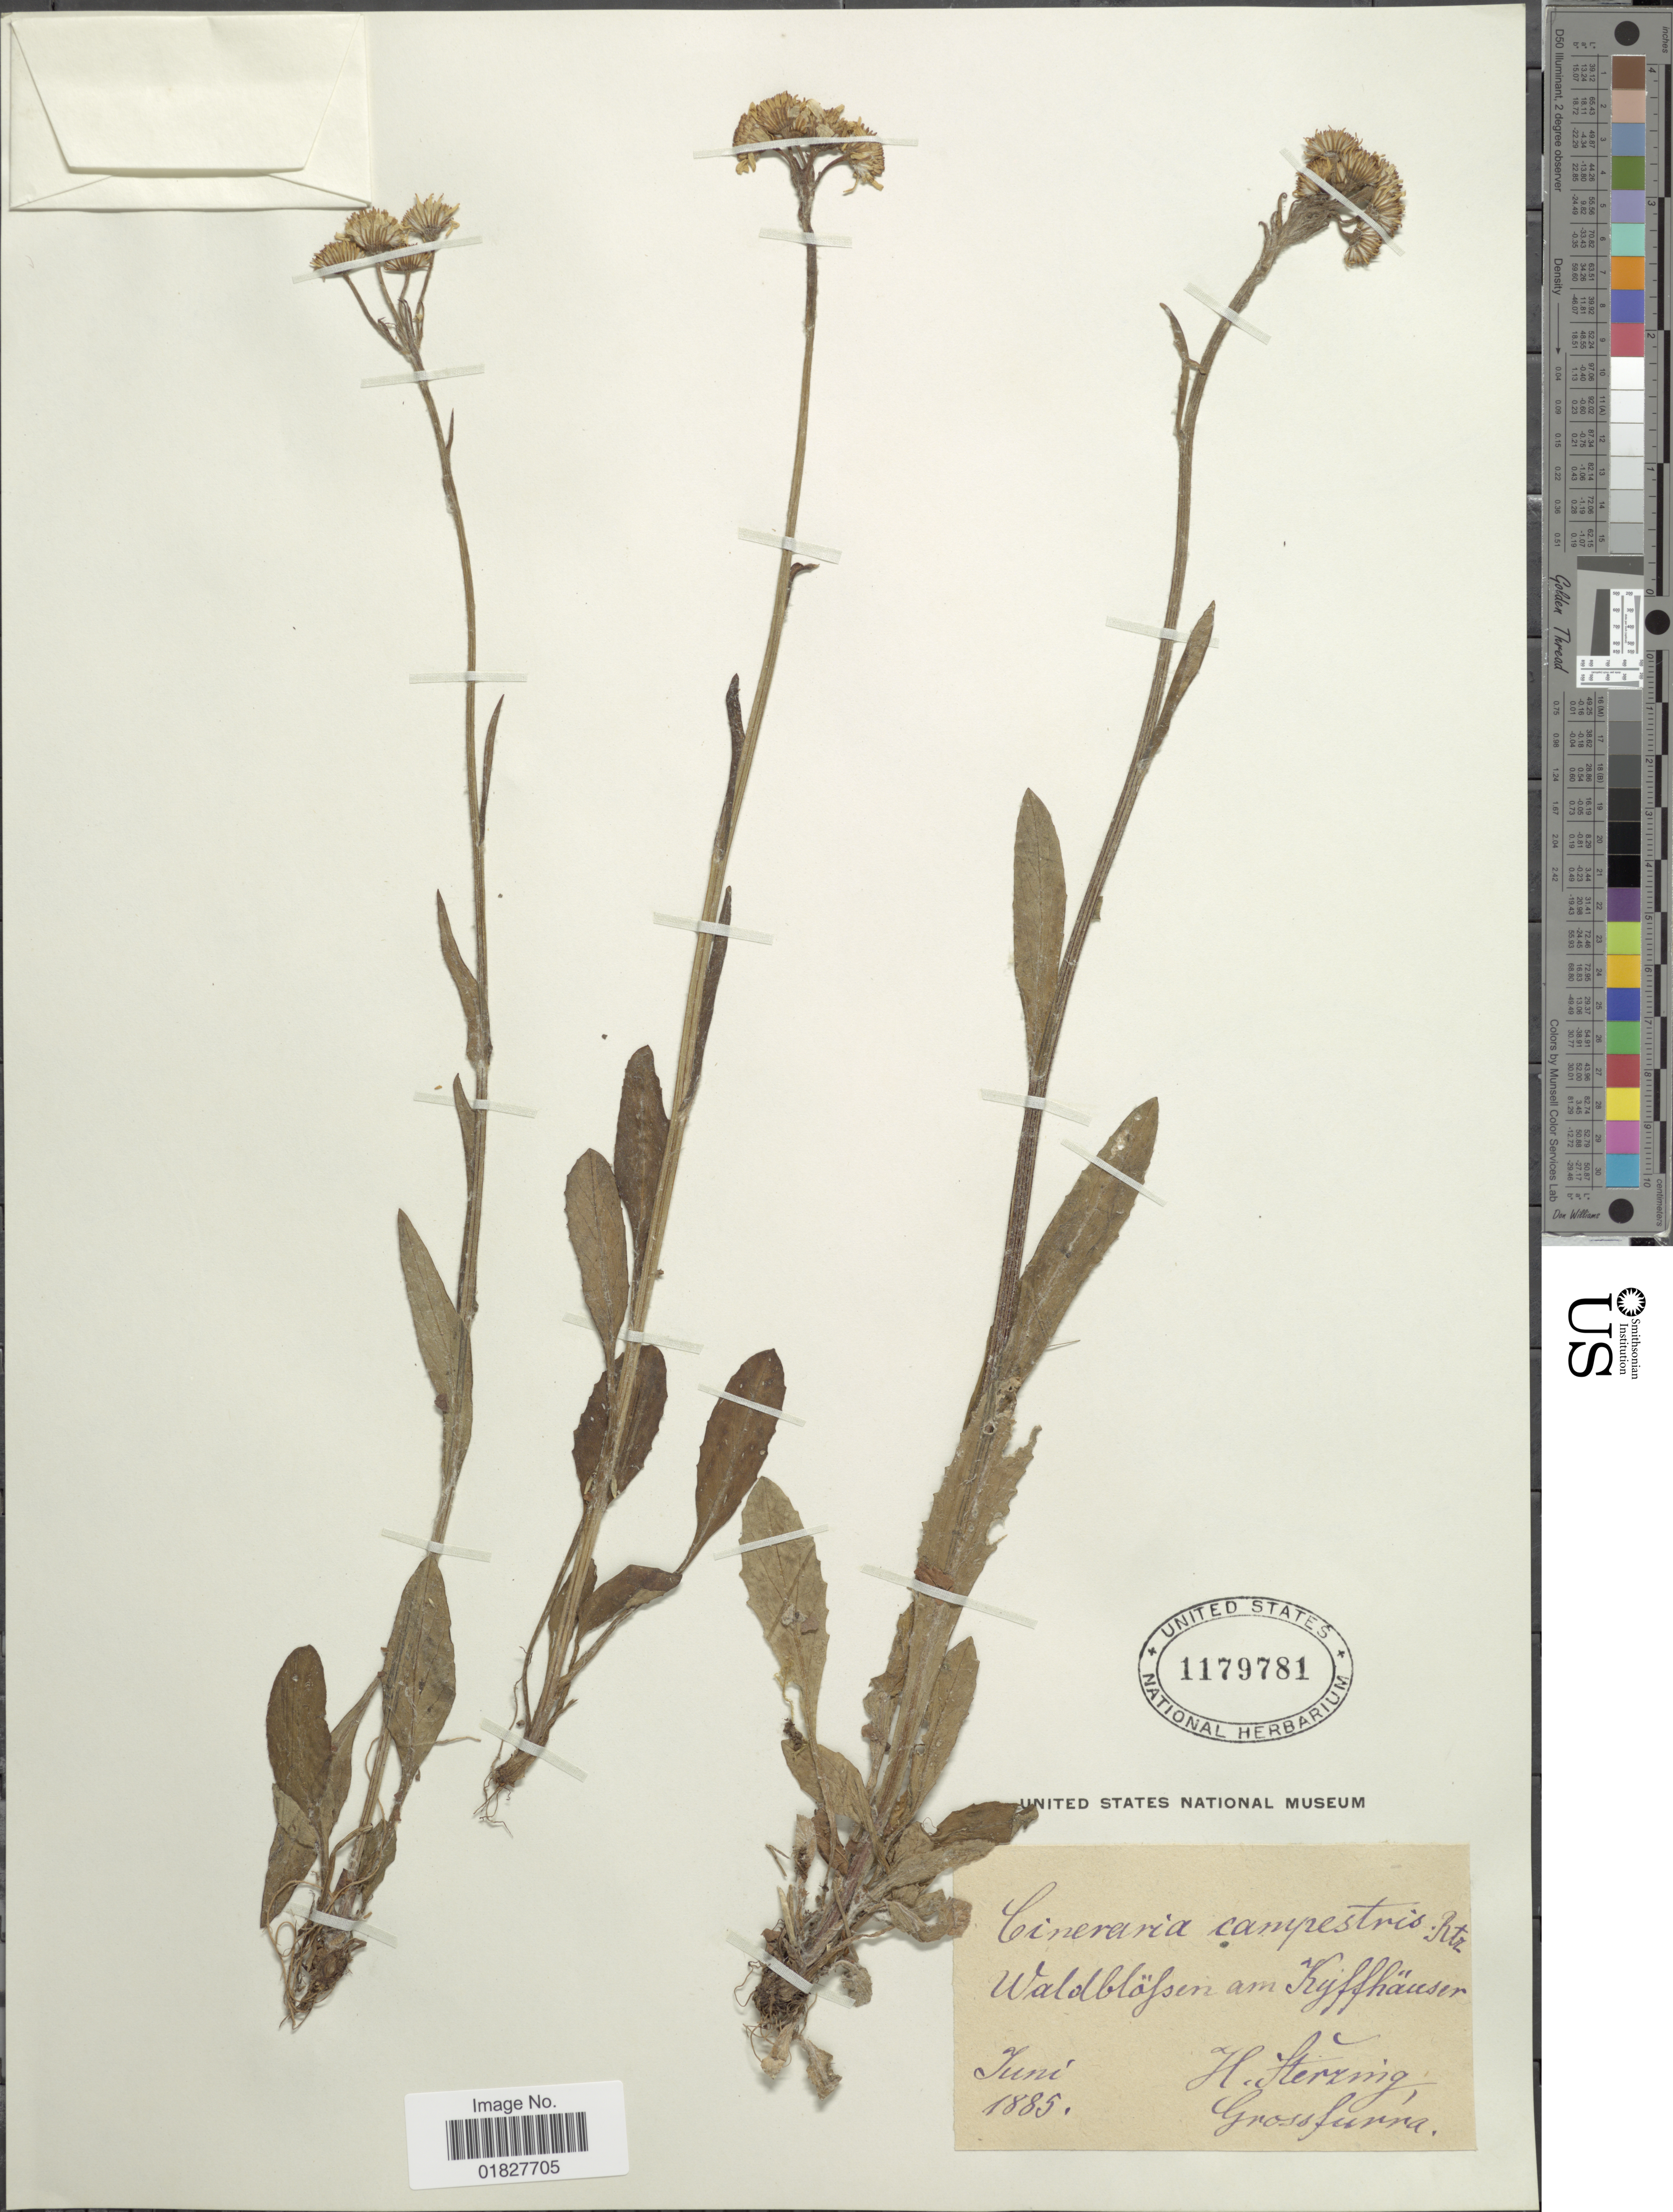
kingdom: Plantae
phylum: Tracheophyta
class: Magnoliopsida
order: Asterales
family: Asteraceae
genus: Cineraria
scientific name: Cineraria campestris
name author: Retz.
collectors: H. Sterzing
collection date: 1885-06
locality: Waldblofsen am Kejffhauser [interpreted]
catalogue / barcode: US 1179781